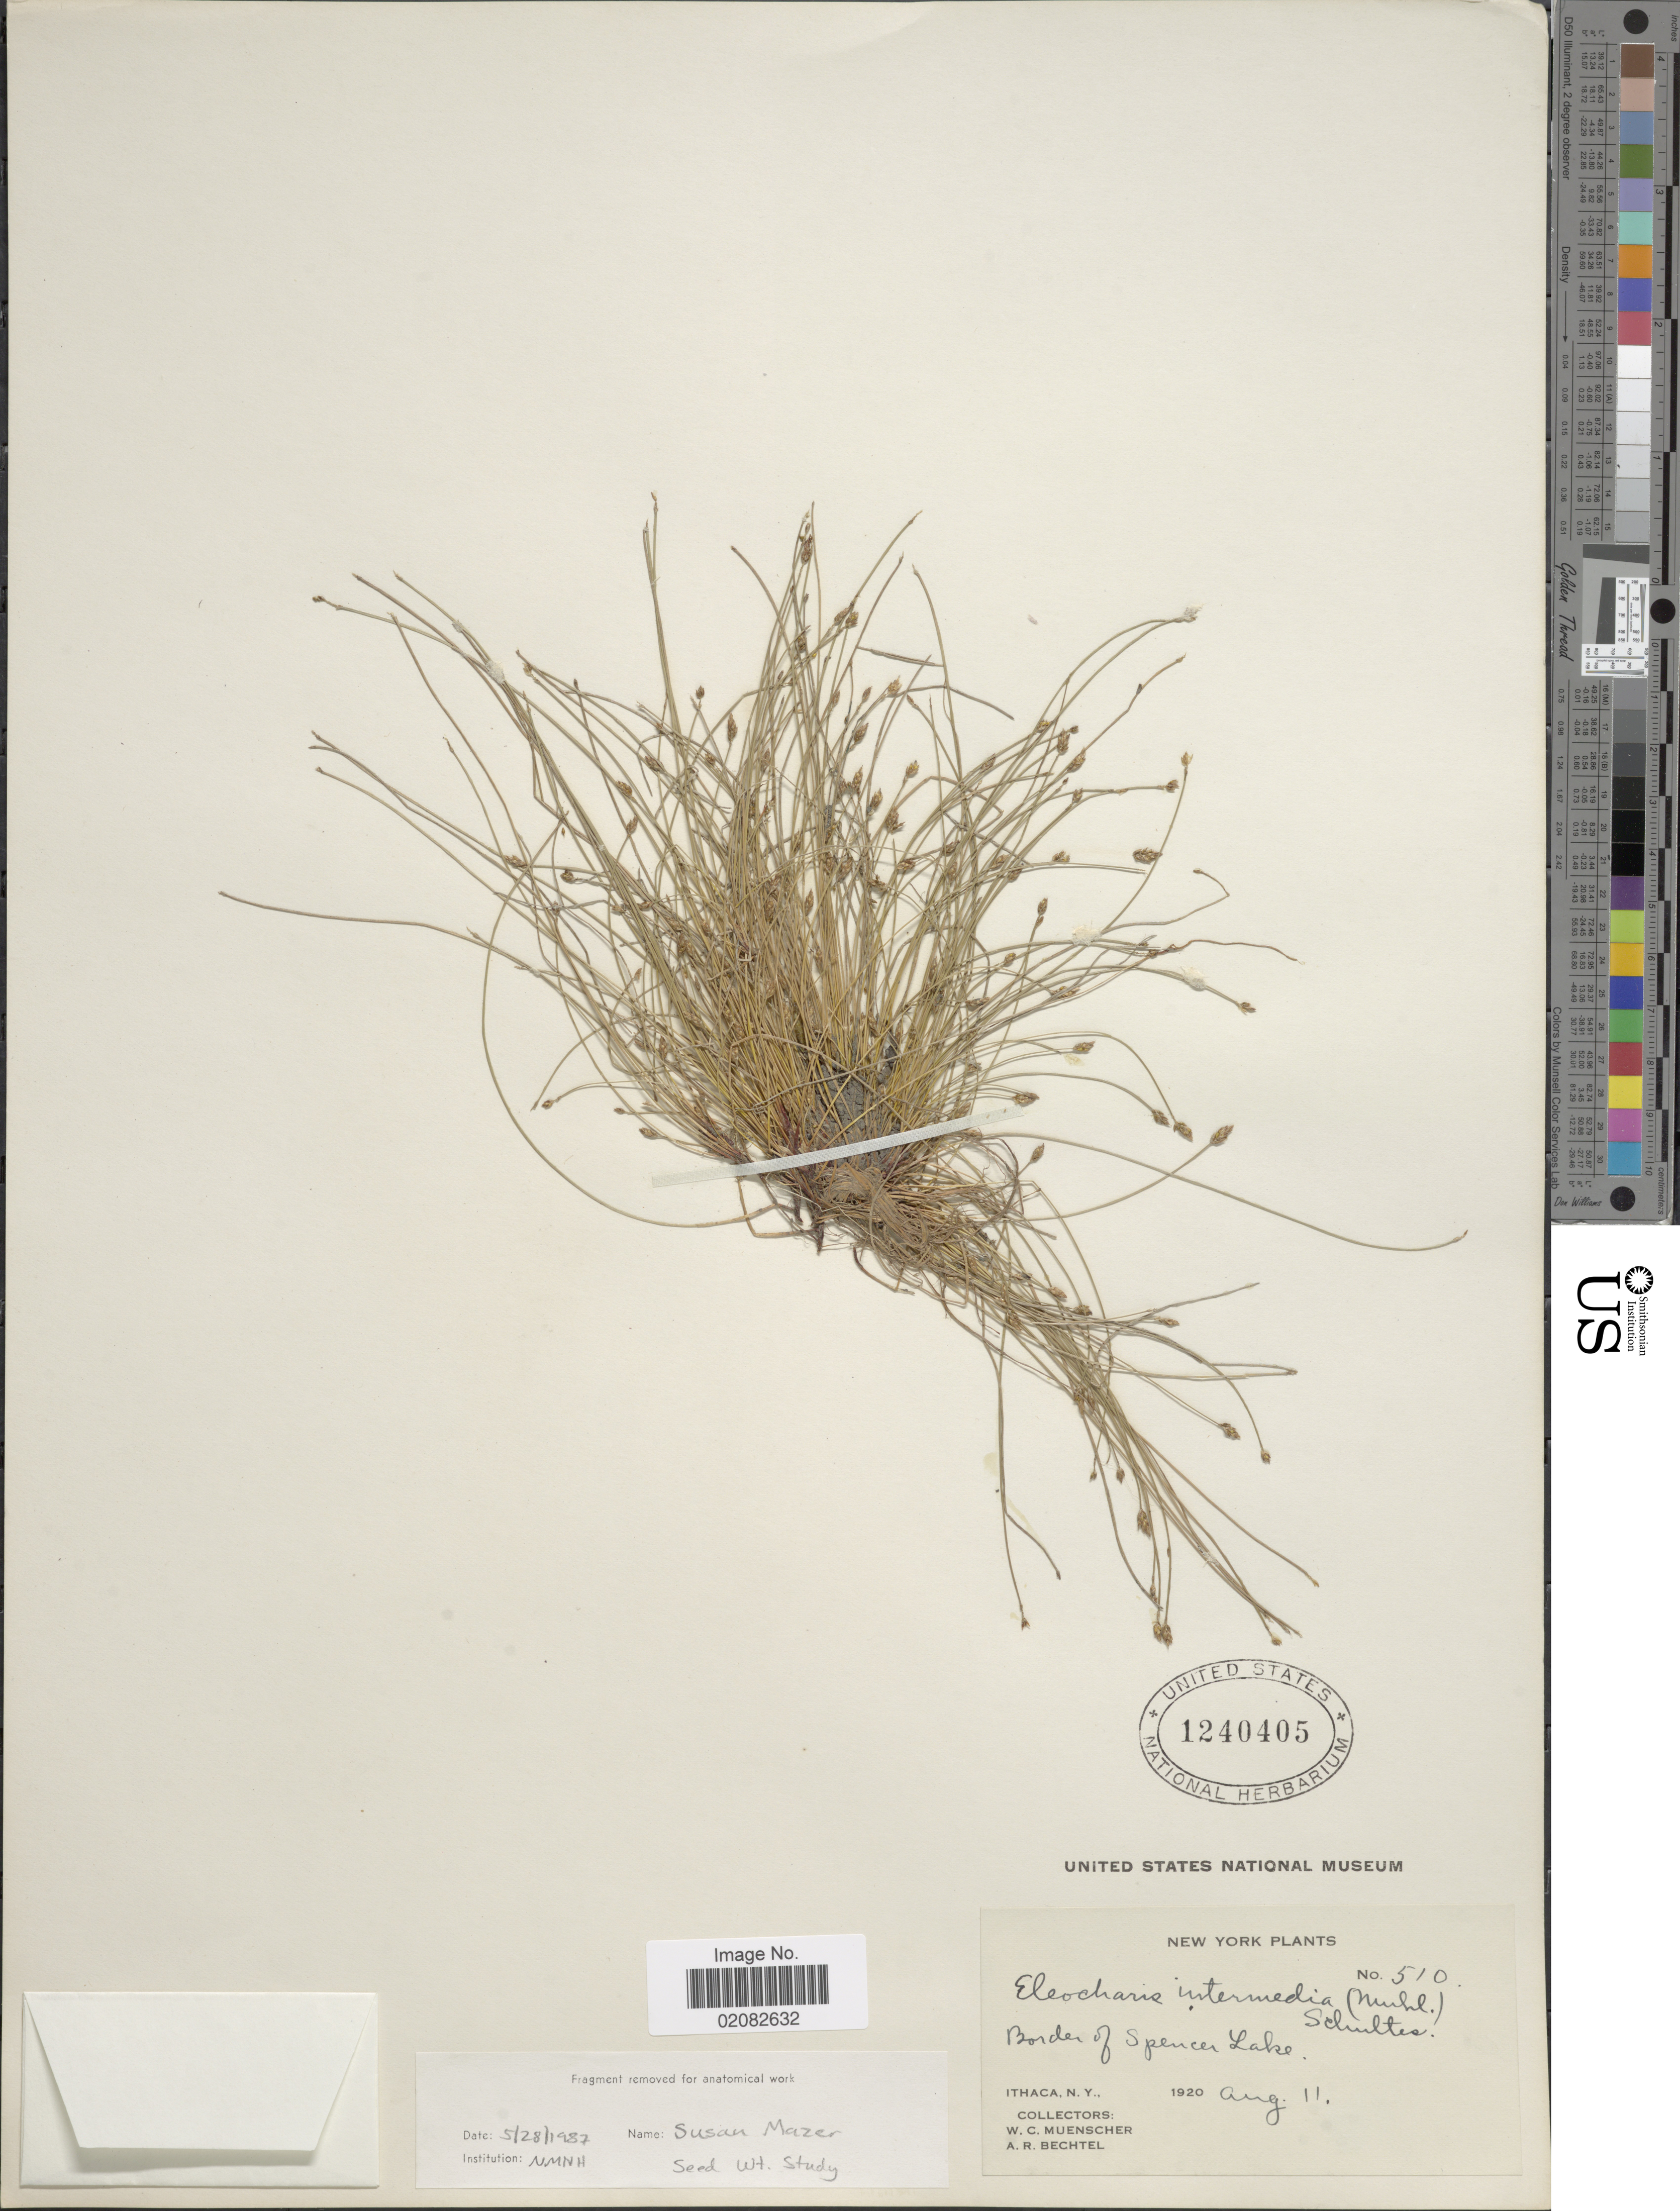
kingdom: Plantae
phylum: Tracheophyta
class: Liliopsida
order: Poales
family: Cyperaceae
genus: Eleocharis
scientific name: Eleocharis intermedia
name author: Schult.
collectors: W. Muenscher & A. Bechtel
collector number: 510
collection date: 1920-08-11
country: United States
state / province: New York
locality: Ithaca N.Y.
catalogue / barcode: US 1240405